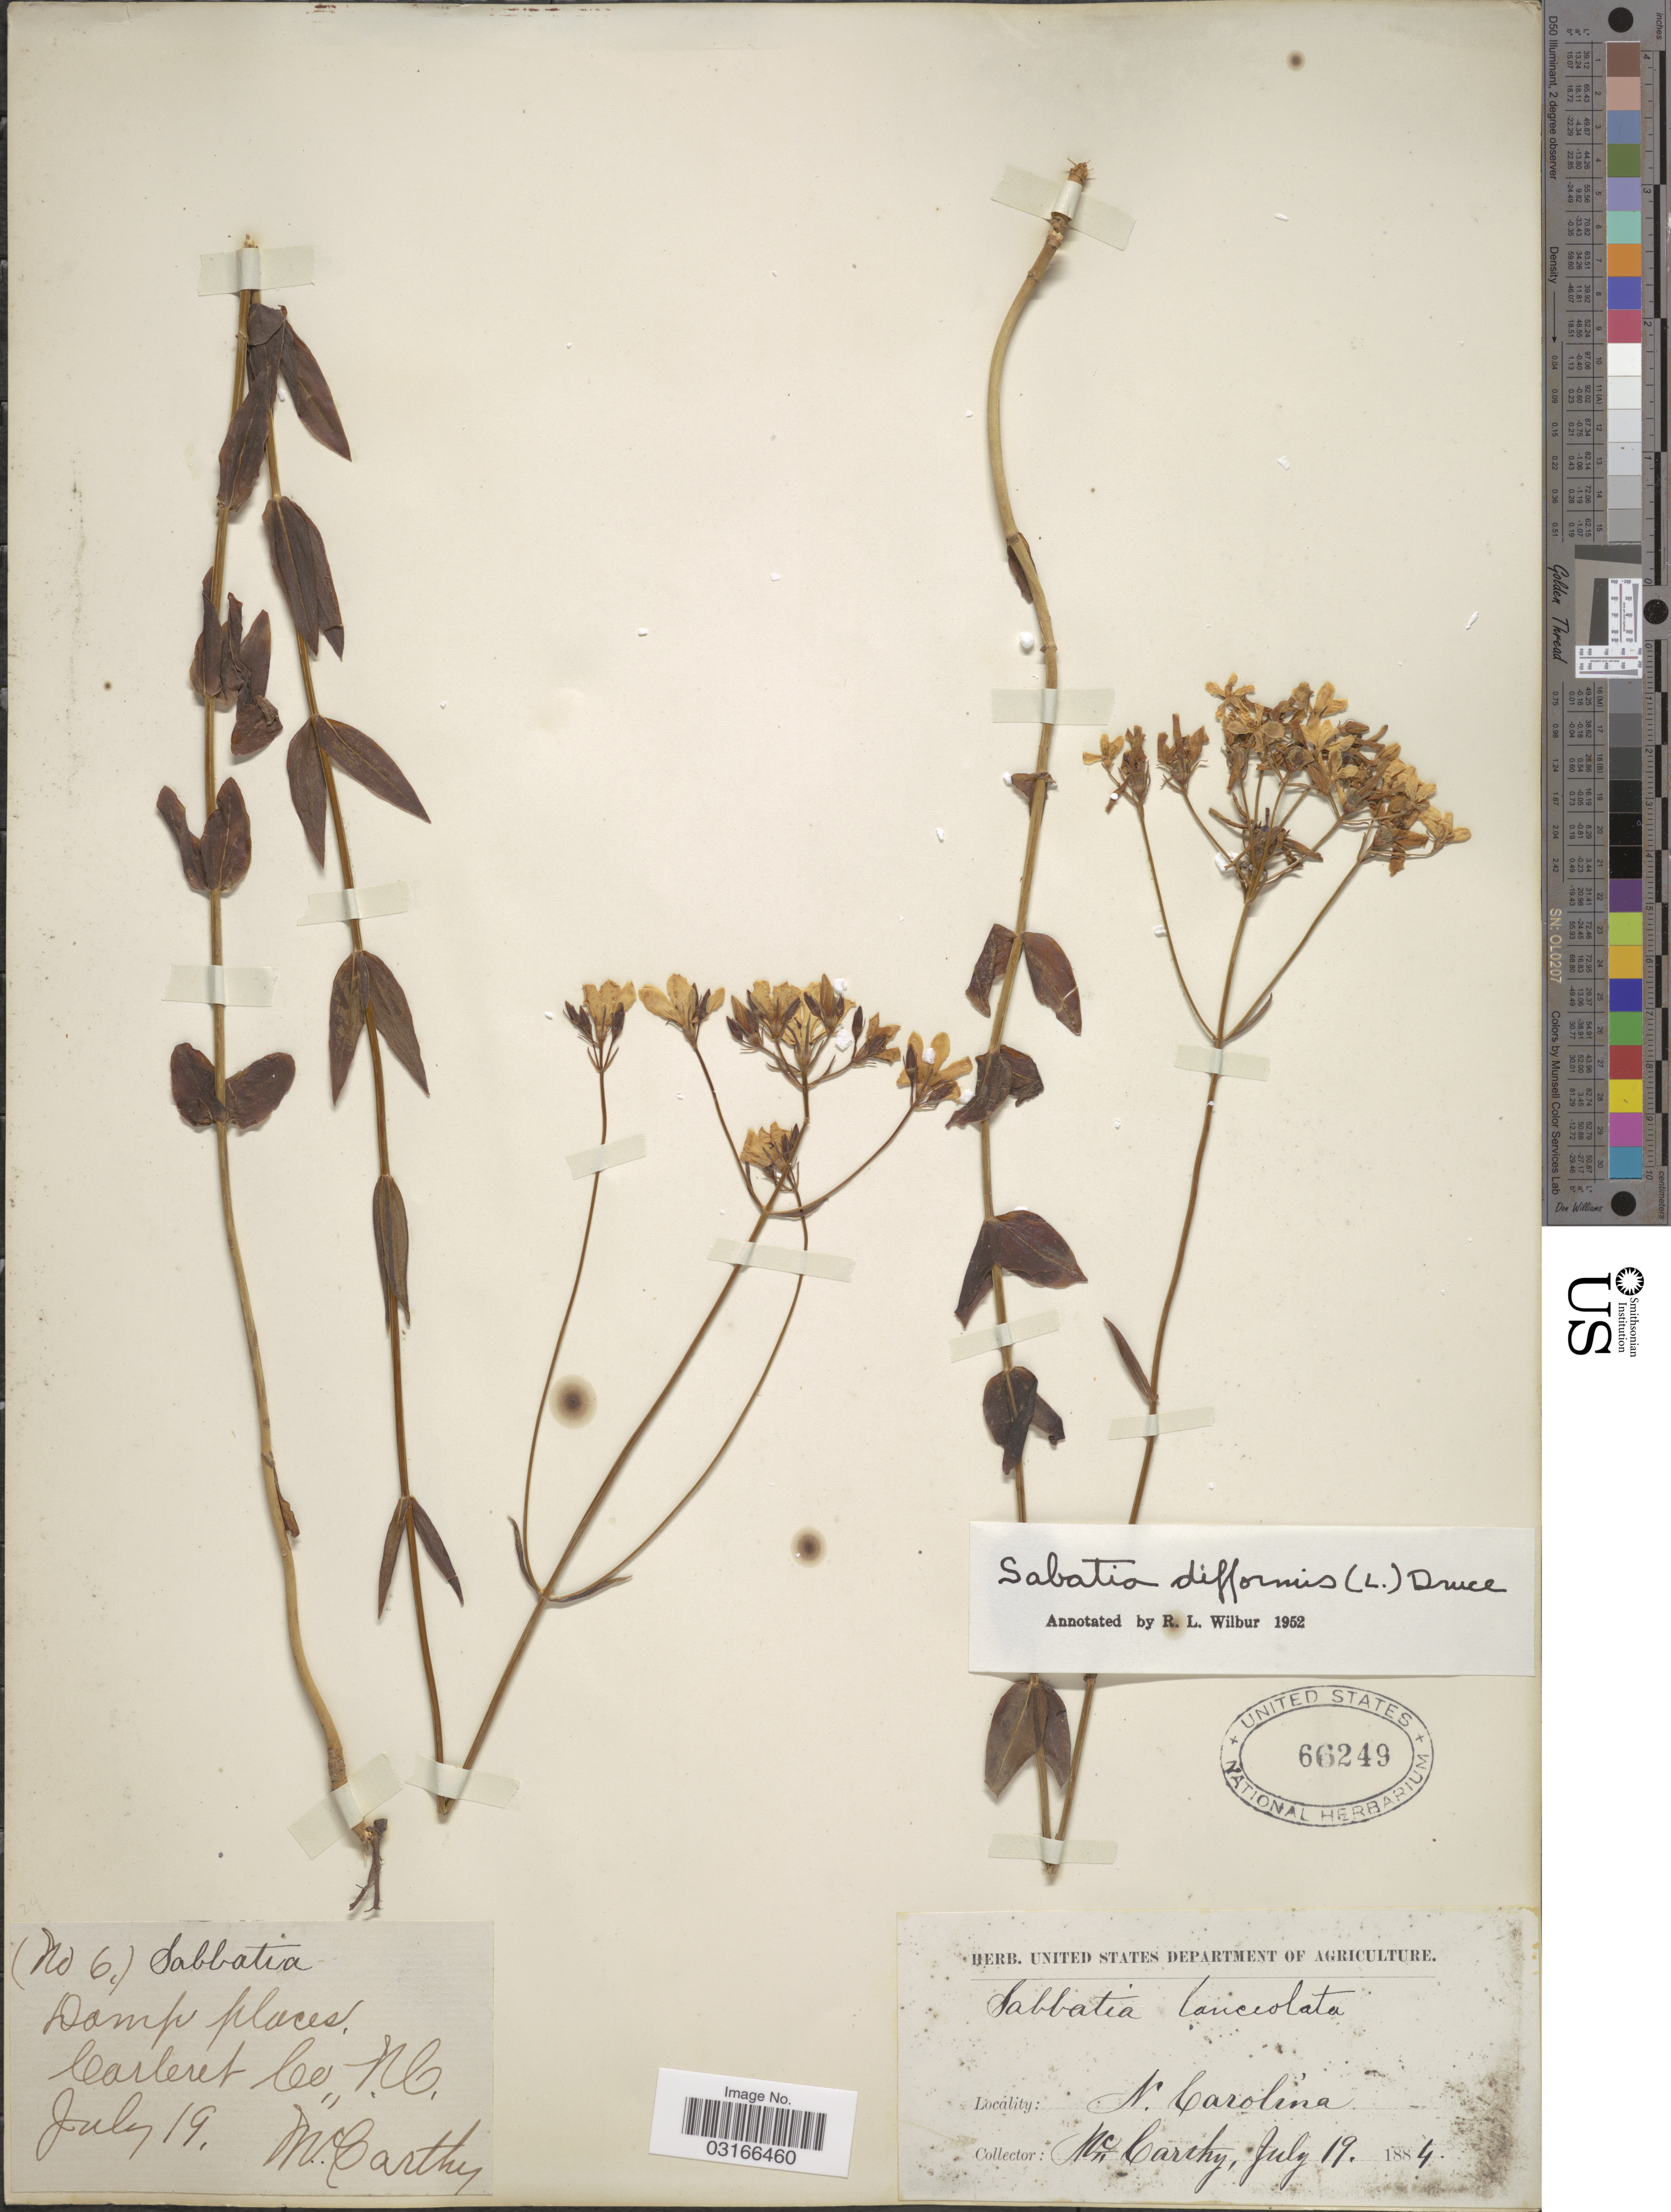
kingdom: Plantae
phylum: Tracheophyta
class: Magnoliopsida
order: Gentianales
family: Gentianaceae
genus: Sabatia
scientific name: Sabatia difformis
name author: (L.) Druce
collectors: -- McCarthy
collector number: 6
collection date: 1884-07-19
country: United States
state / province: North Carolina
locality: Carteret Co., N. Carolina.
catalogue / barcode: US 66249